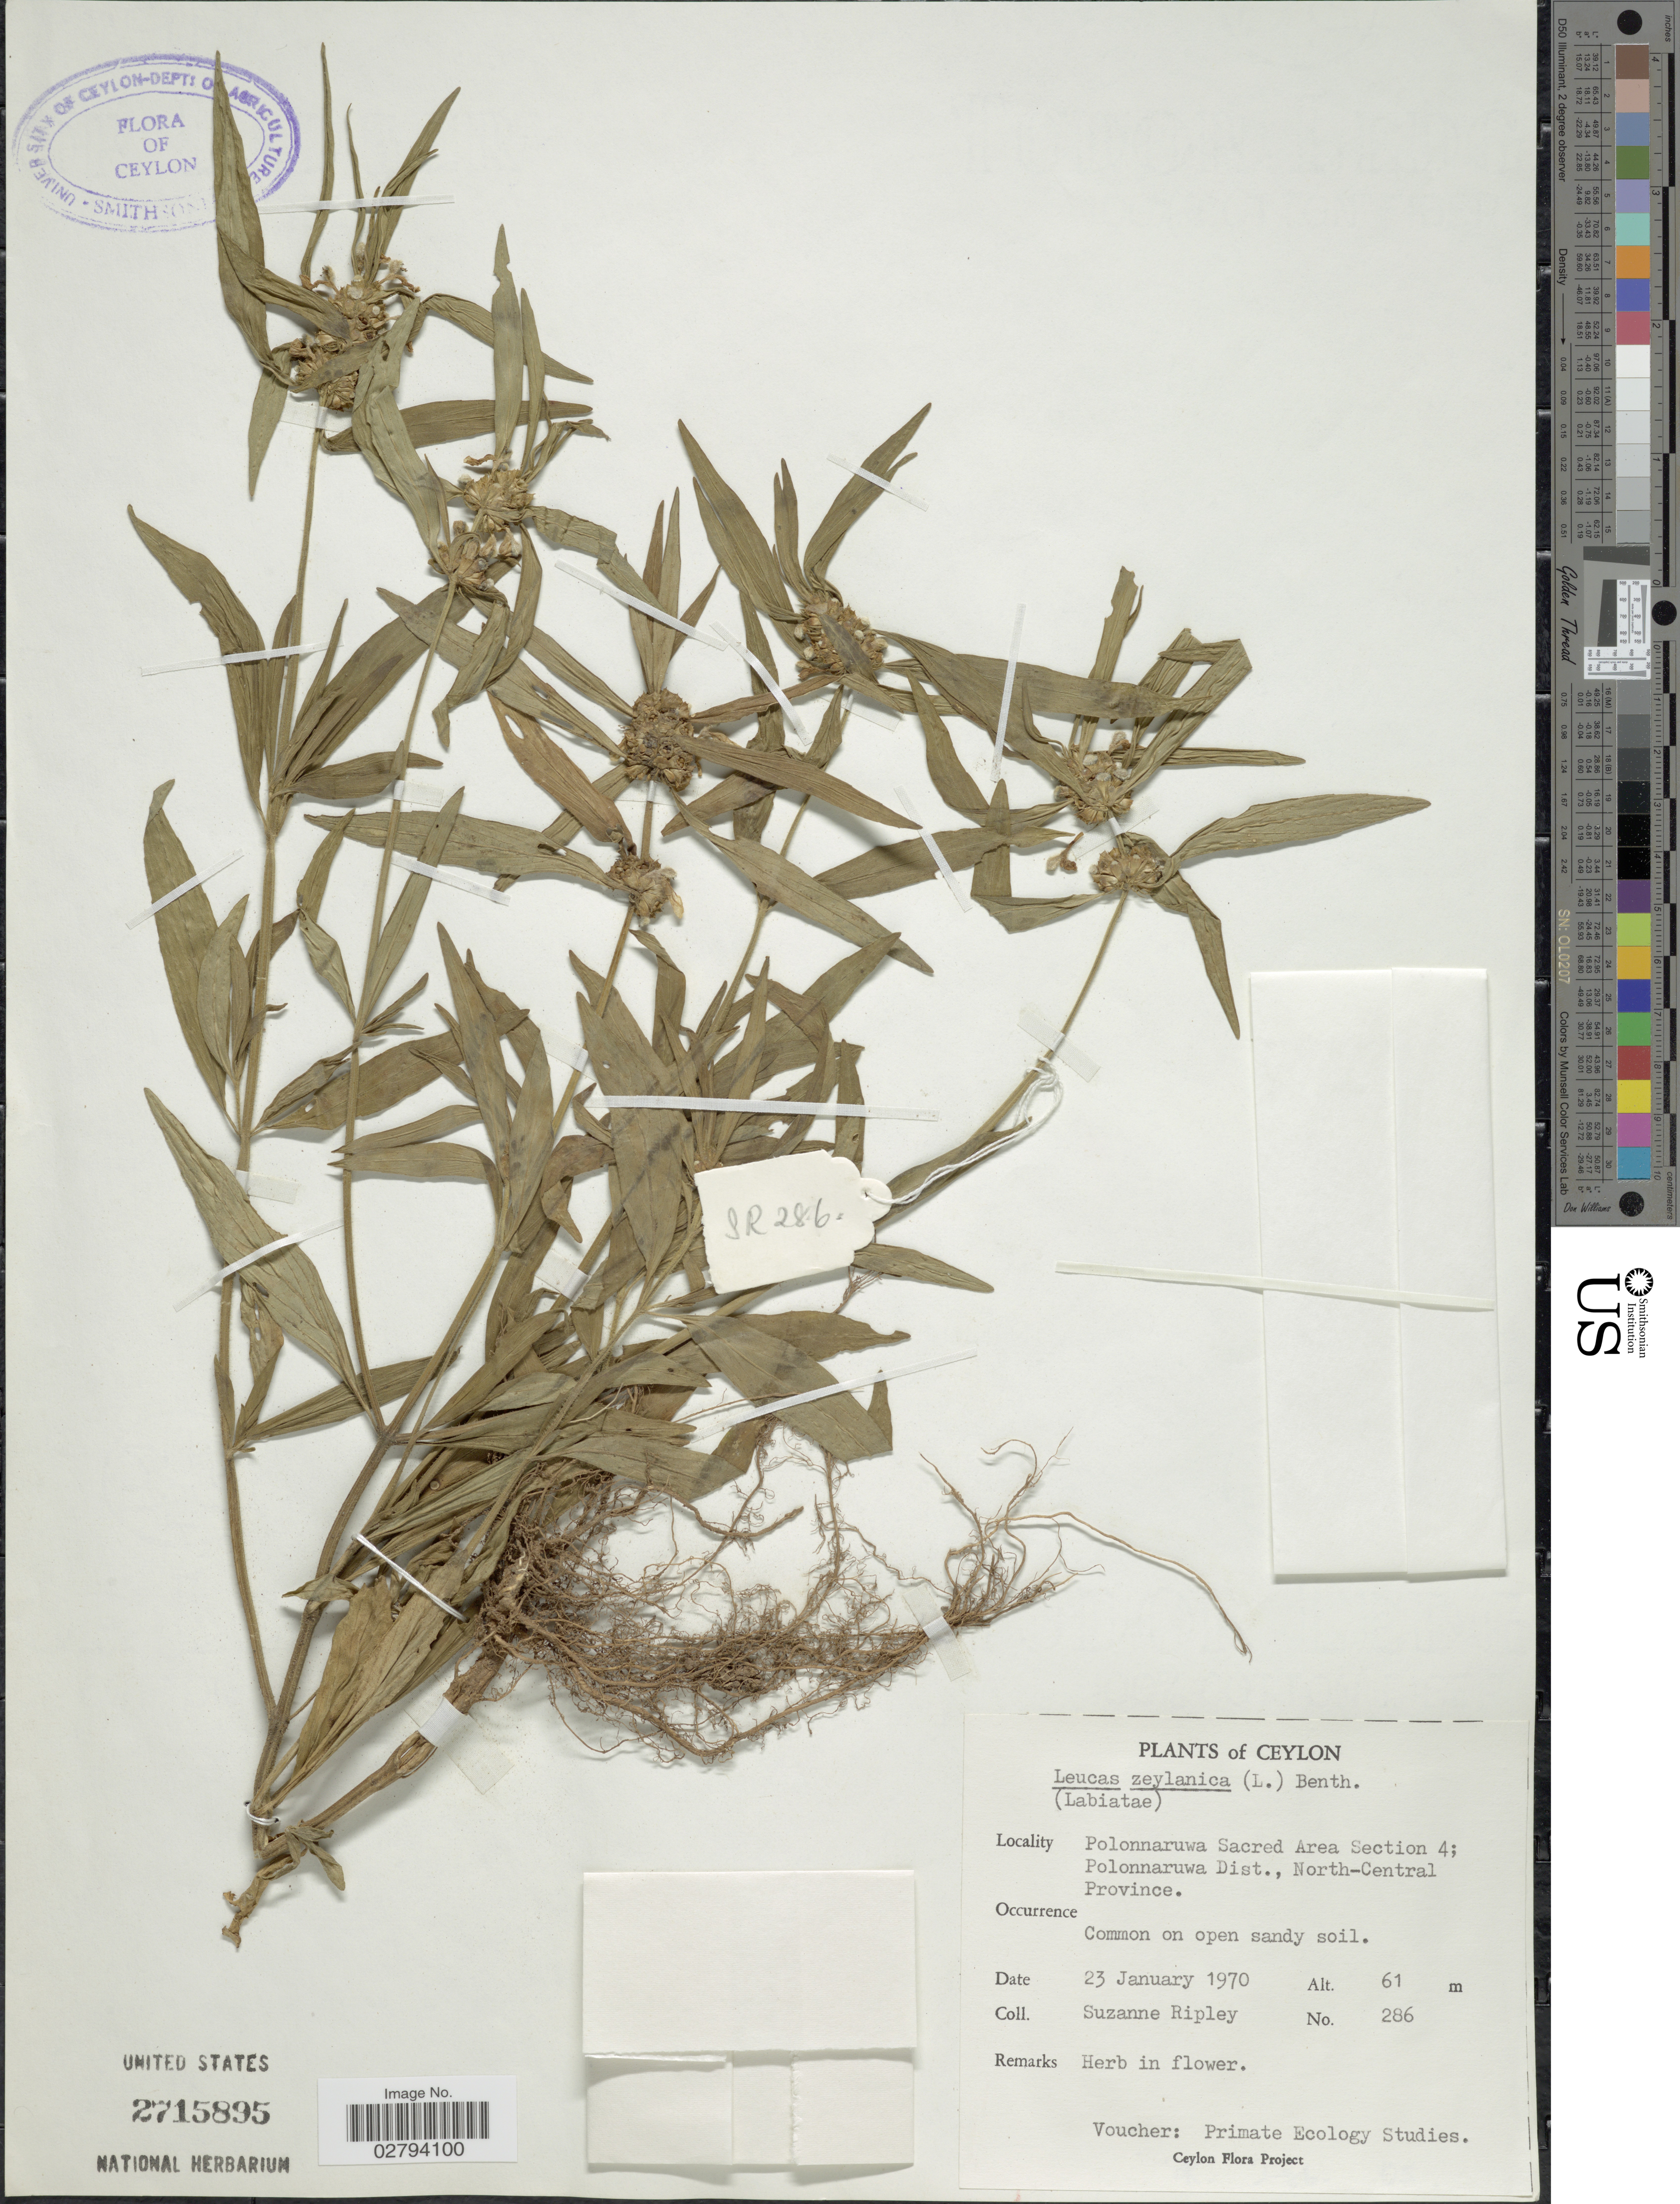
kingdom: Plantae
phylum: Tracheophyta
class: Magnoliopsida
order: Lamiales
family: Lamiaceae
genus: Leucas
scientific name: Leucas zeylanica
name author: (L.) W.T. Aiton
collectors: S. Ripley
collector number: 286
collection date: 1970-01-23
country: Sri Lanka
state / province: North Central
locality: Ceylon, Polonnaruwa Sacred Area Section 4; Pollonnaruwa Dist., North-Central Province.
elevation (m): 61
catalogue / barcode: US 2715895